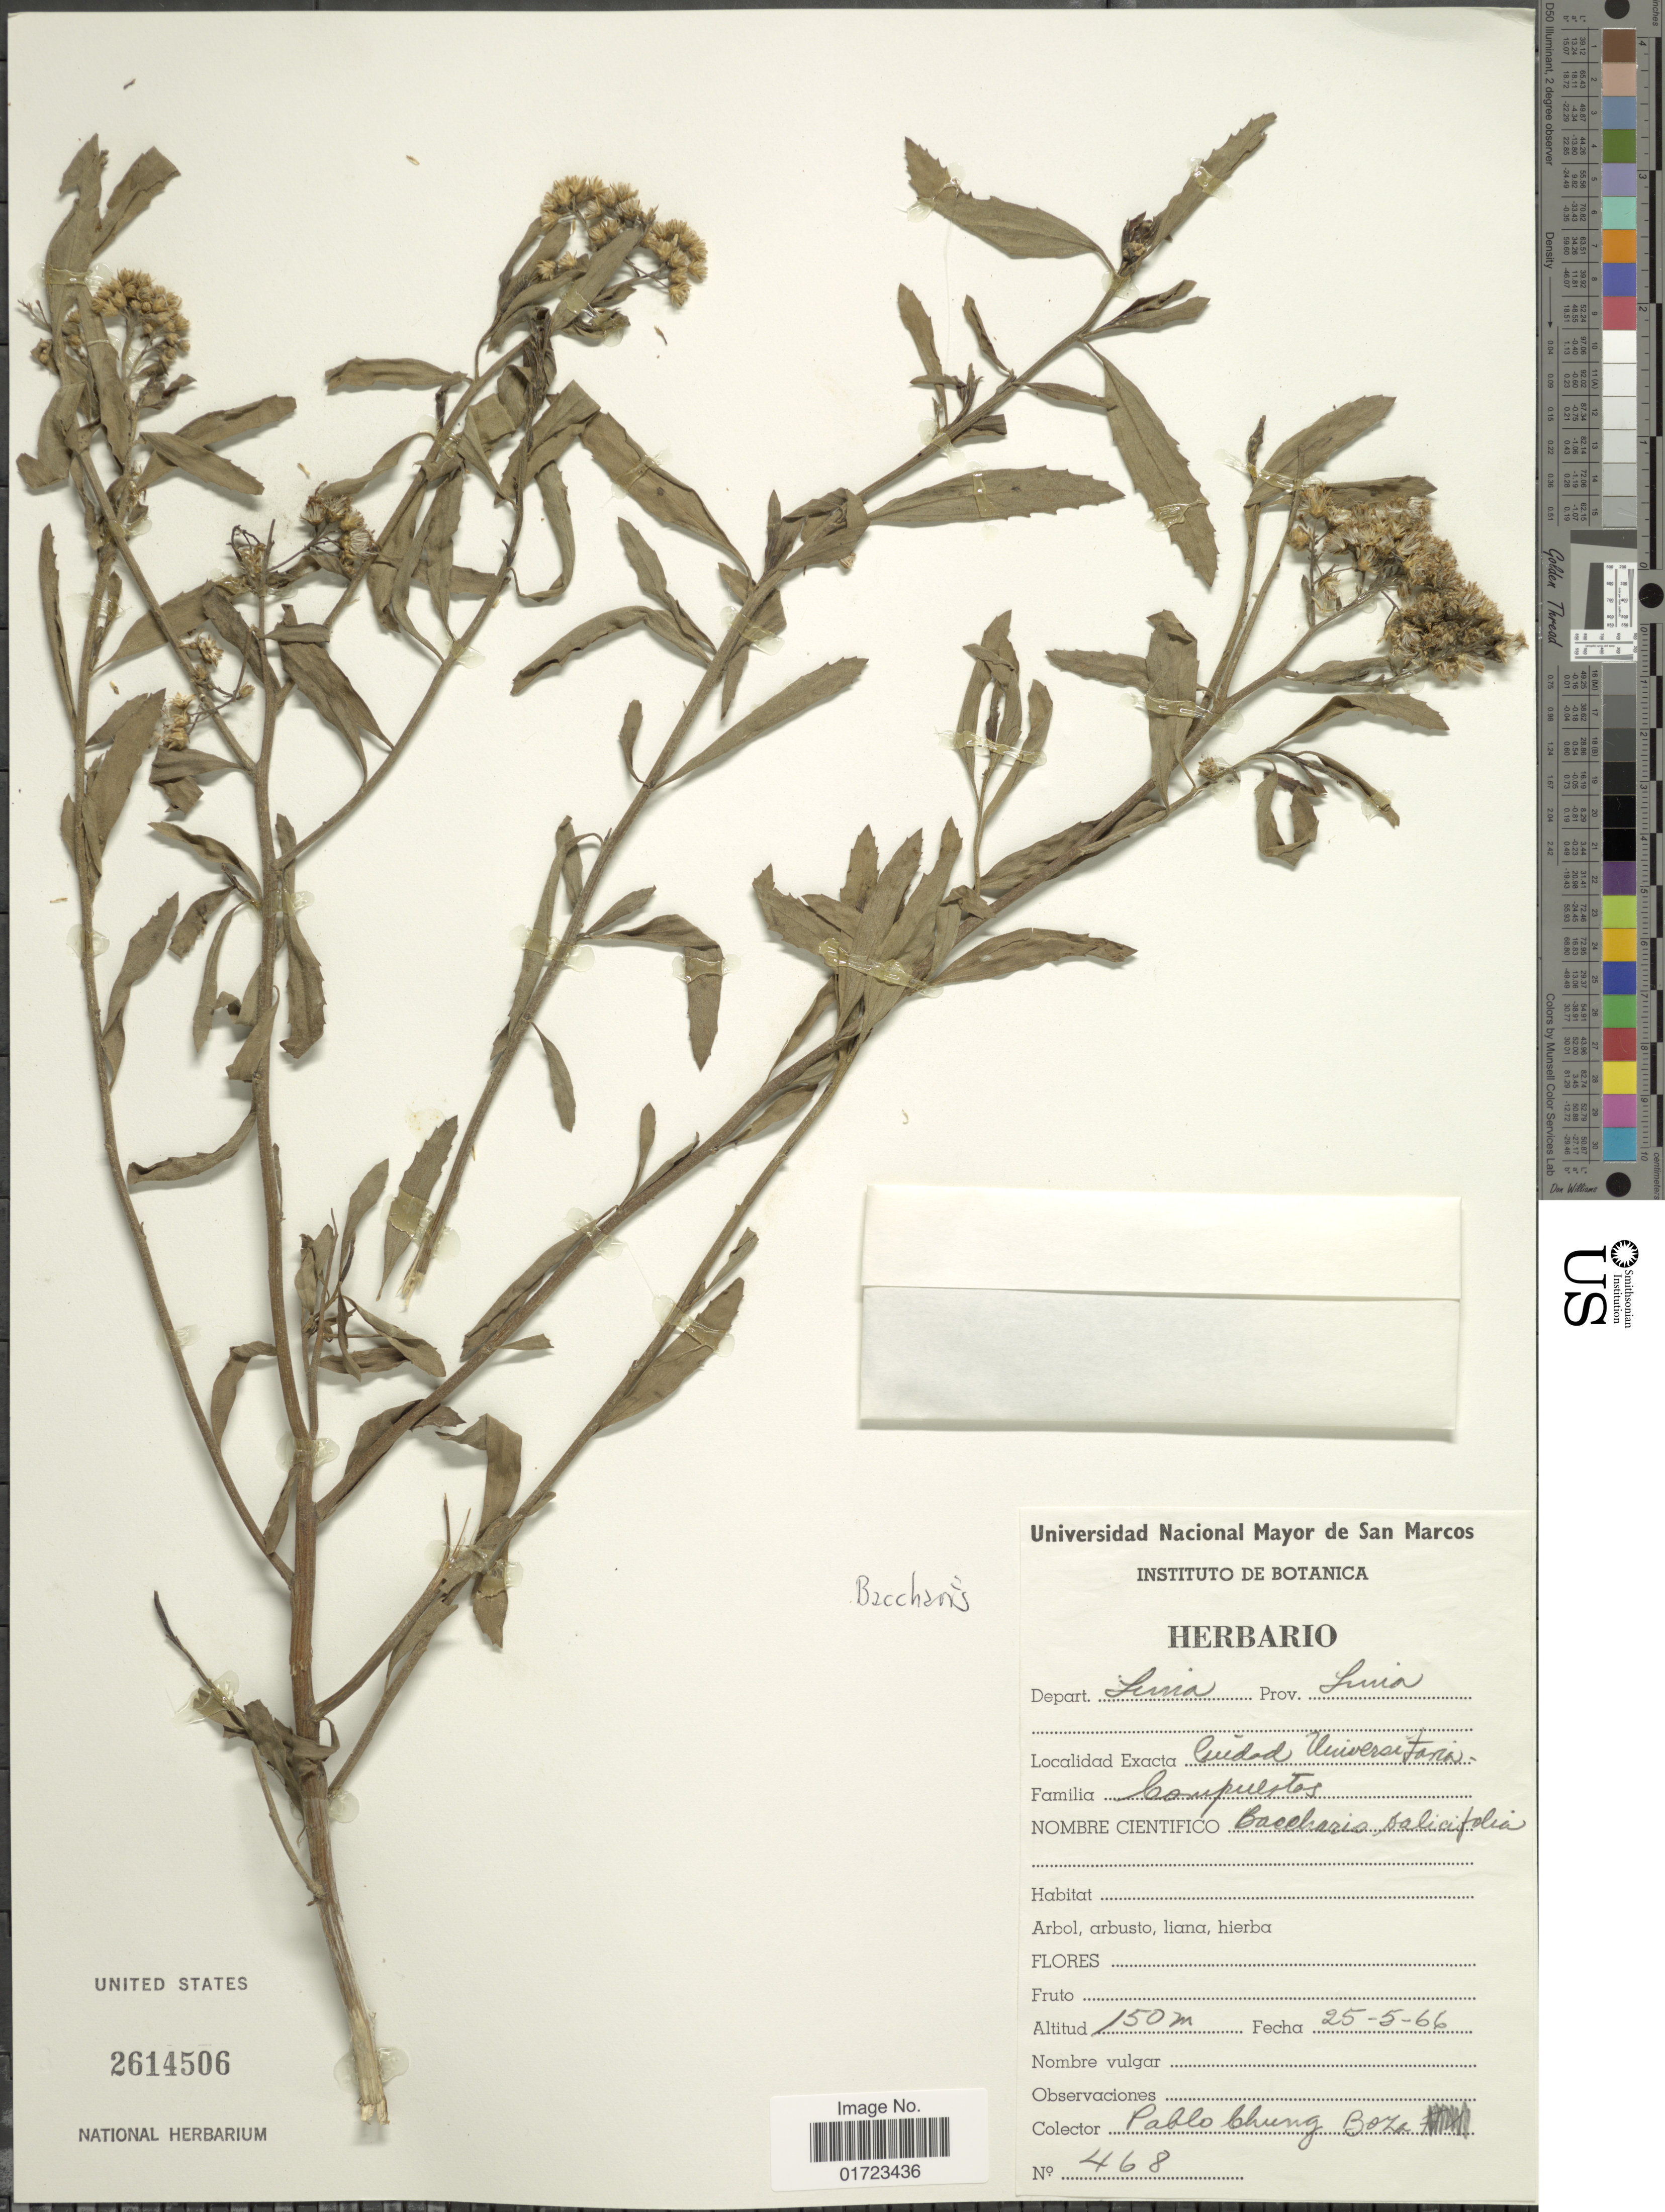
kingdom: Plantae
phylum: Tracheophyta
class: Magnoliopsida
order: Asterales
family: Asteraceae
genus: Baccharis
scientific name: Baccharis salicifolia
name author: (Ruiz & Pav.) Pers.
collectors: P. Boza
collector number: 468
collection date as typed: Transcribed d/m/y: 25/5/66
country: Peru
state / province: Lima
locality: Ciudad Universitaria, Prov. Lima, Depart. Lima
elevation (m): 150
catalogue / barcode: US 2614506